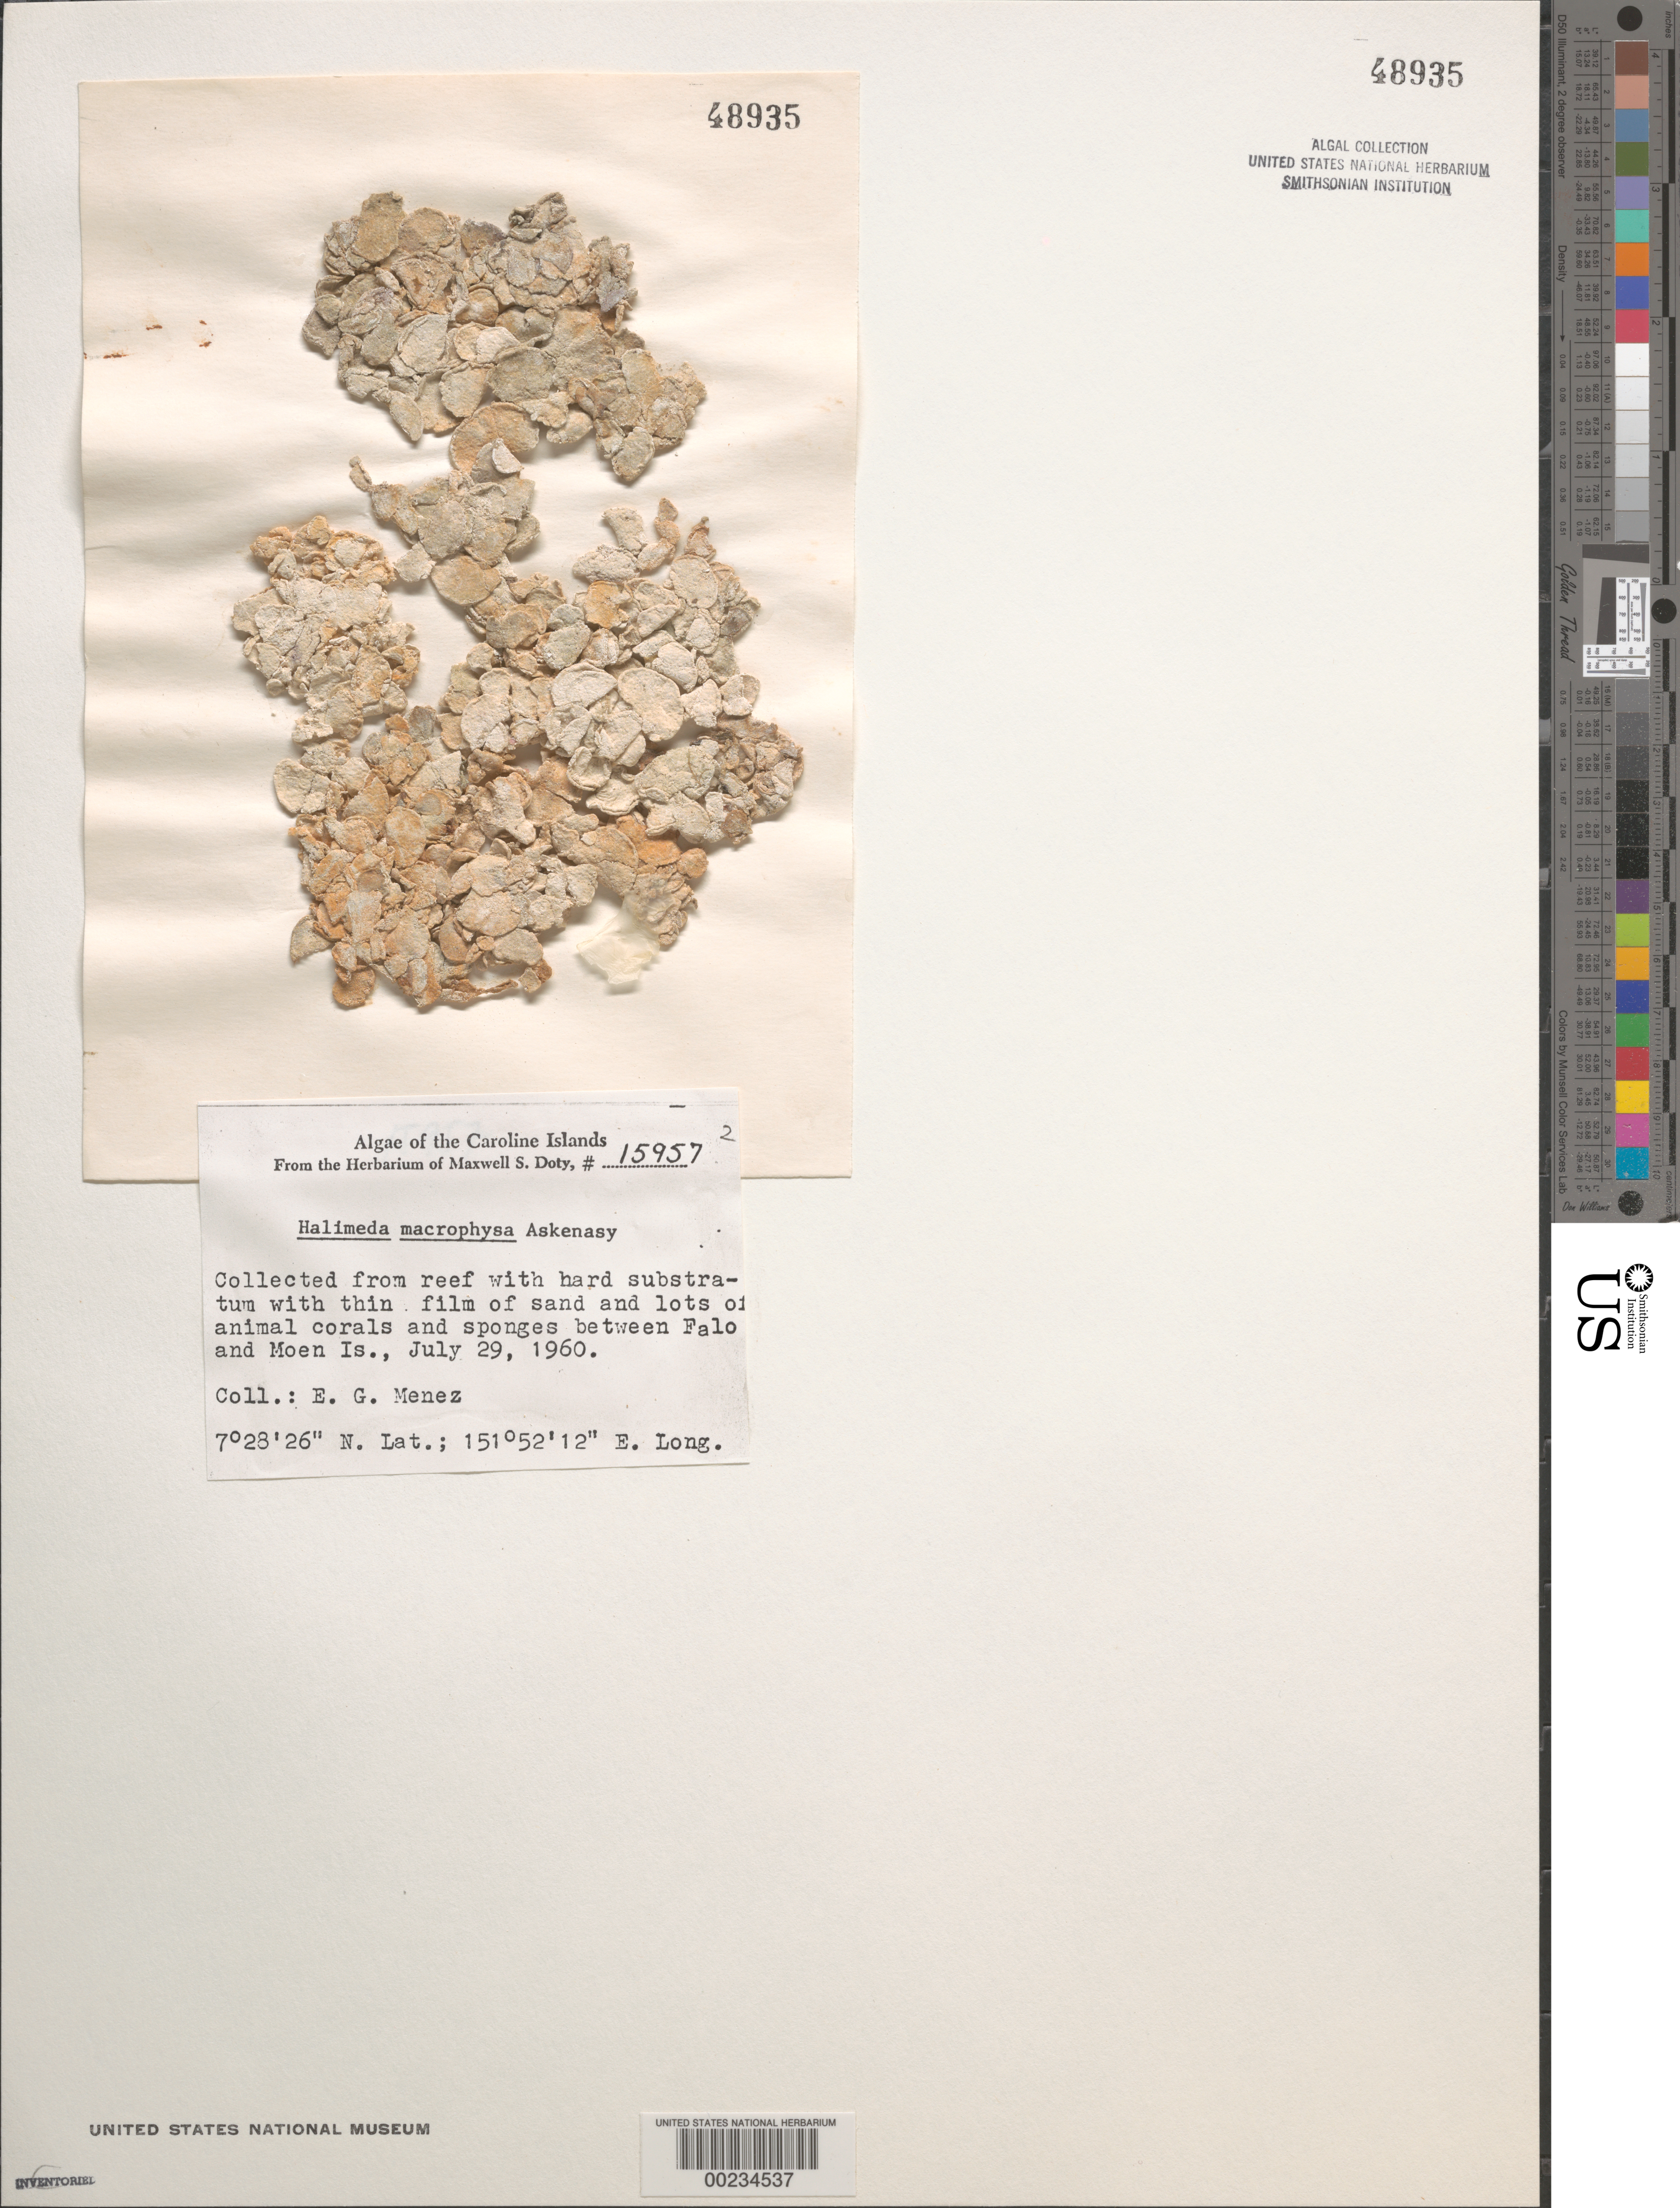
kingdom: Plantae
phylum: Chlorophyta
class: Ulvophyceae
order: Bryopsidales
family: Halimedaceae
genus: Halimeda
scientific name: Halimeda macrophysa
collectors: Meñez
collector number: MSD 15957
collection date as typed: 29 Jul 1960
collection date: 1960-07-29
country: Micronesia, Federated States of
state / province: Truk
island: Truk (Chuuk) Is.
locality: Reef between Falo Islet and Moen Islet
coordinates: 7 28' 26" N, 151 52' 12" E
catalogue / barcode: US 48935